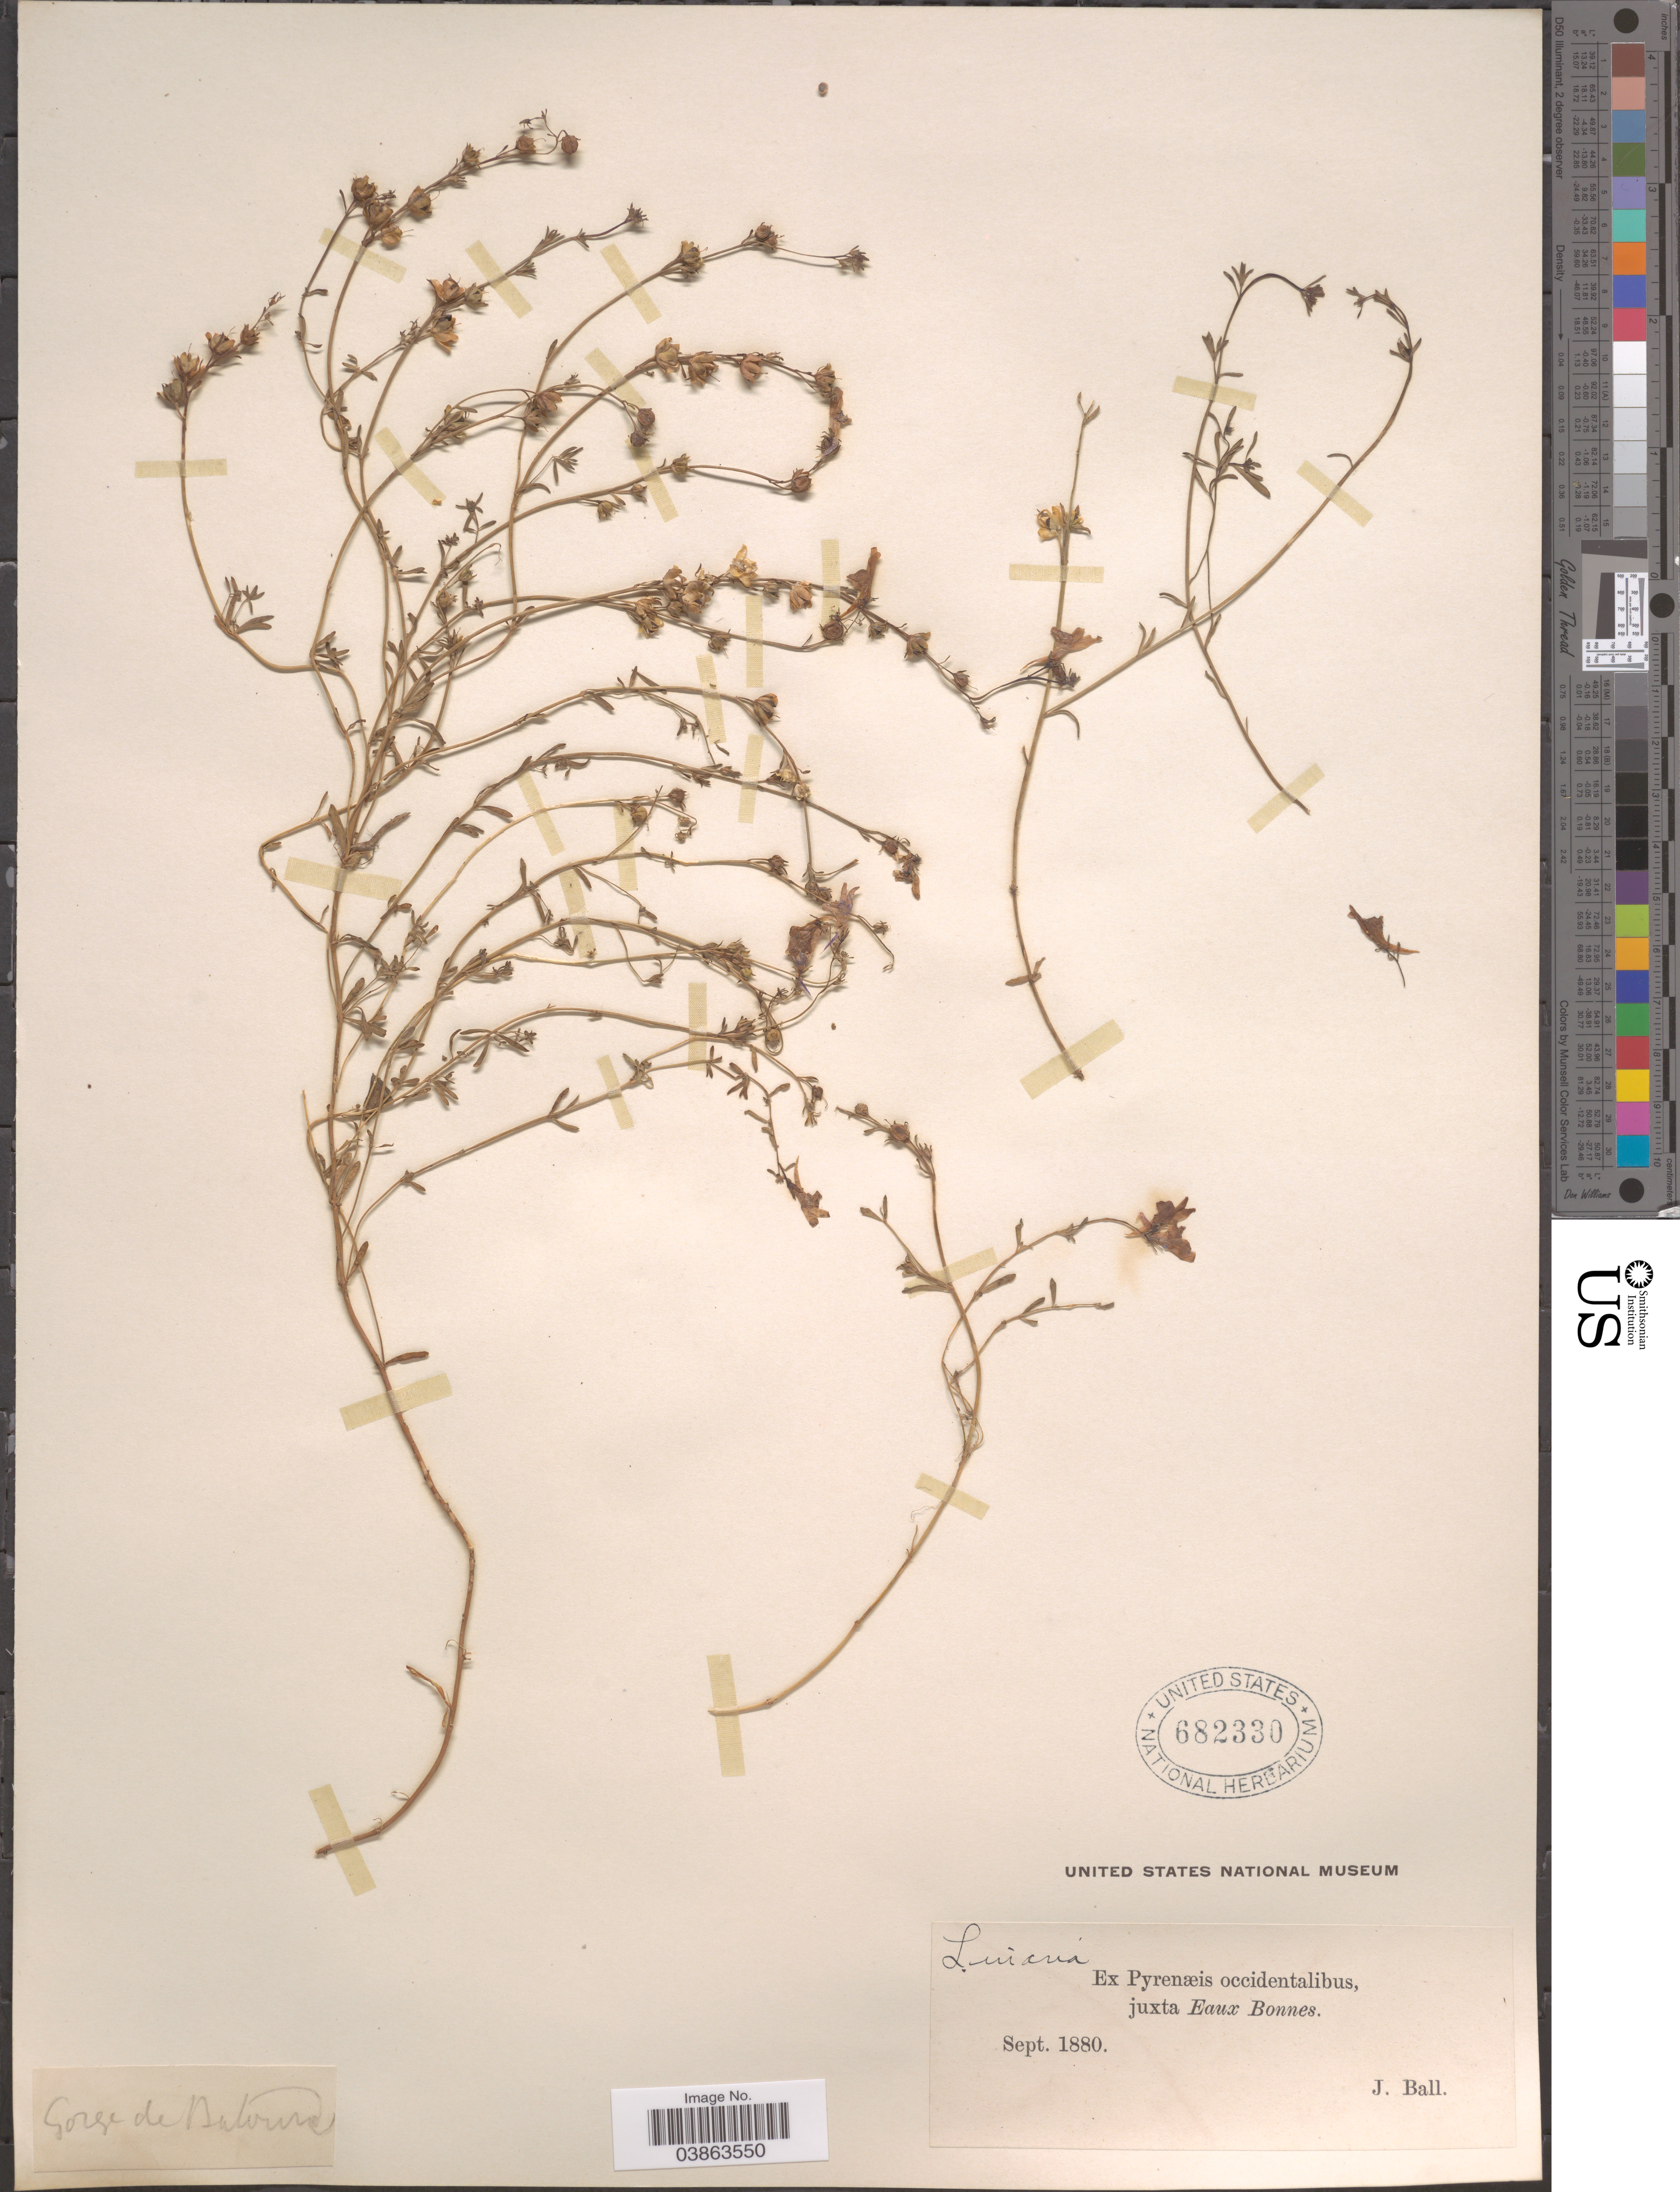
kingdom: Plantae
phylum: Tracheophyta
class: Magnoliopsida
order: Lamiales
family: Plantaginaceae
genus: Linaria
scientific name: Linaria sp.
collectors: J. Ball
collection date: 1880-09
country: France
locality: Ex Pyrenais occidentalibus, juxta Eaux Bonnes.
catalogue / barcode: US 682330